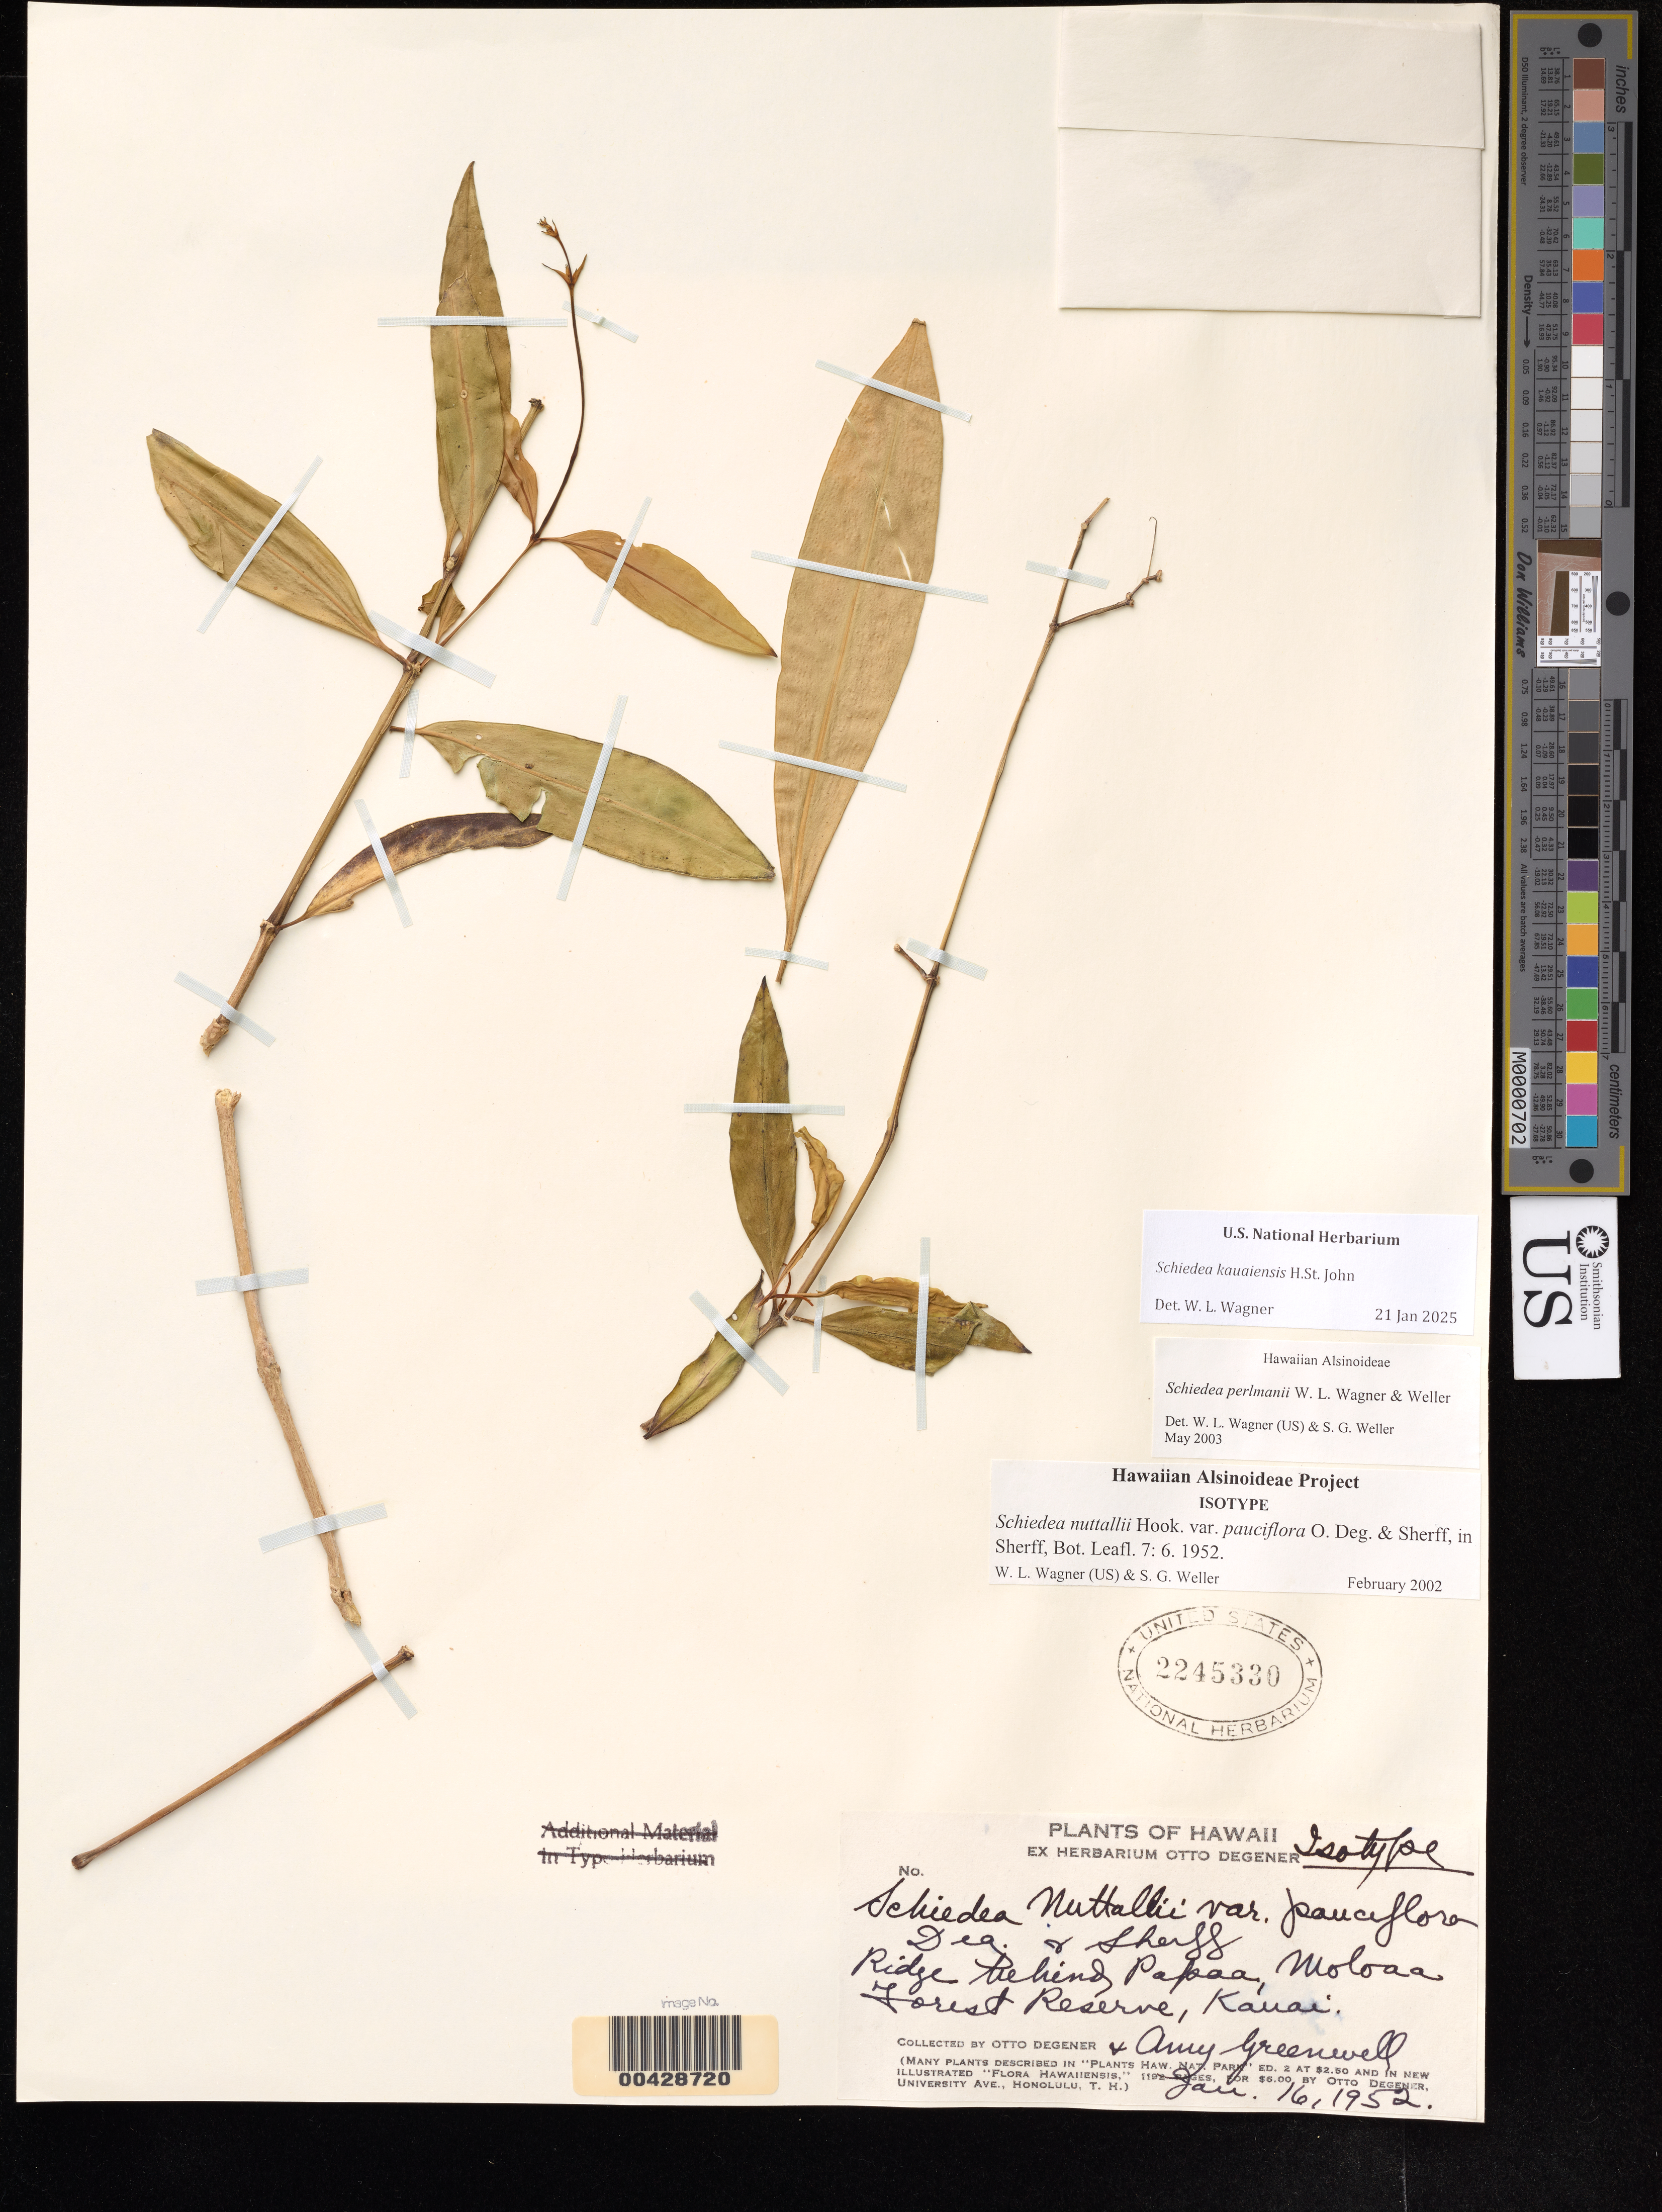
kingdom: Plantae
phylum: Tracheophyta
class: Magnoliopsida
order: Caryophyllales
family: Caryophyllaceae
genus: Schiedea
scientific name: Schiedea nuttallii var. pauciflora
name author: O. Deg. & Sherff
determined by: Wagner, W. L.; Weller, Stephen G.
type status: Isotype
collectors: O. Degener & A. B. Greenwell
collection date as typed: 16 Jan 1952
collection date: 1952-01-16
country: United States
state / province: Hawaii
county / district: Kauai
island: Kaua'i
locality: Ridge behind Papaa, Moloaa Forest Reserve, Kauai.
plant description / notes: Cited by W.L. Wagner & S.G. Weller 2005, Syst. Bot. Monogr. 72: 71.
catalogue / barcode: US 2245330